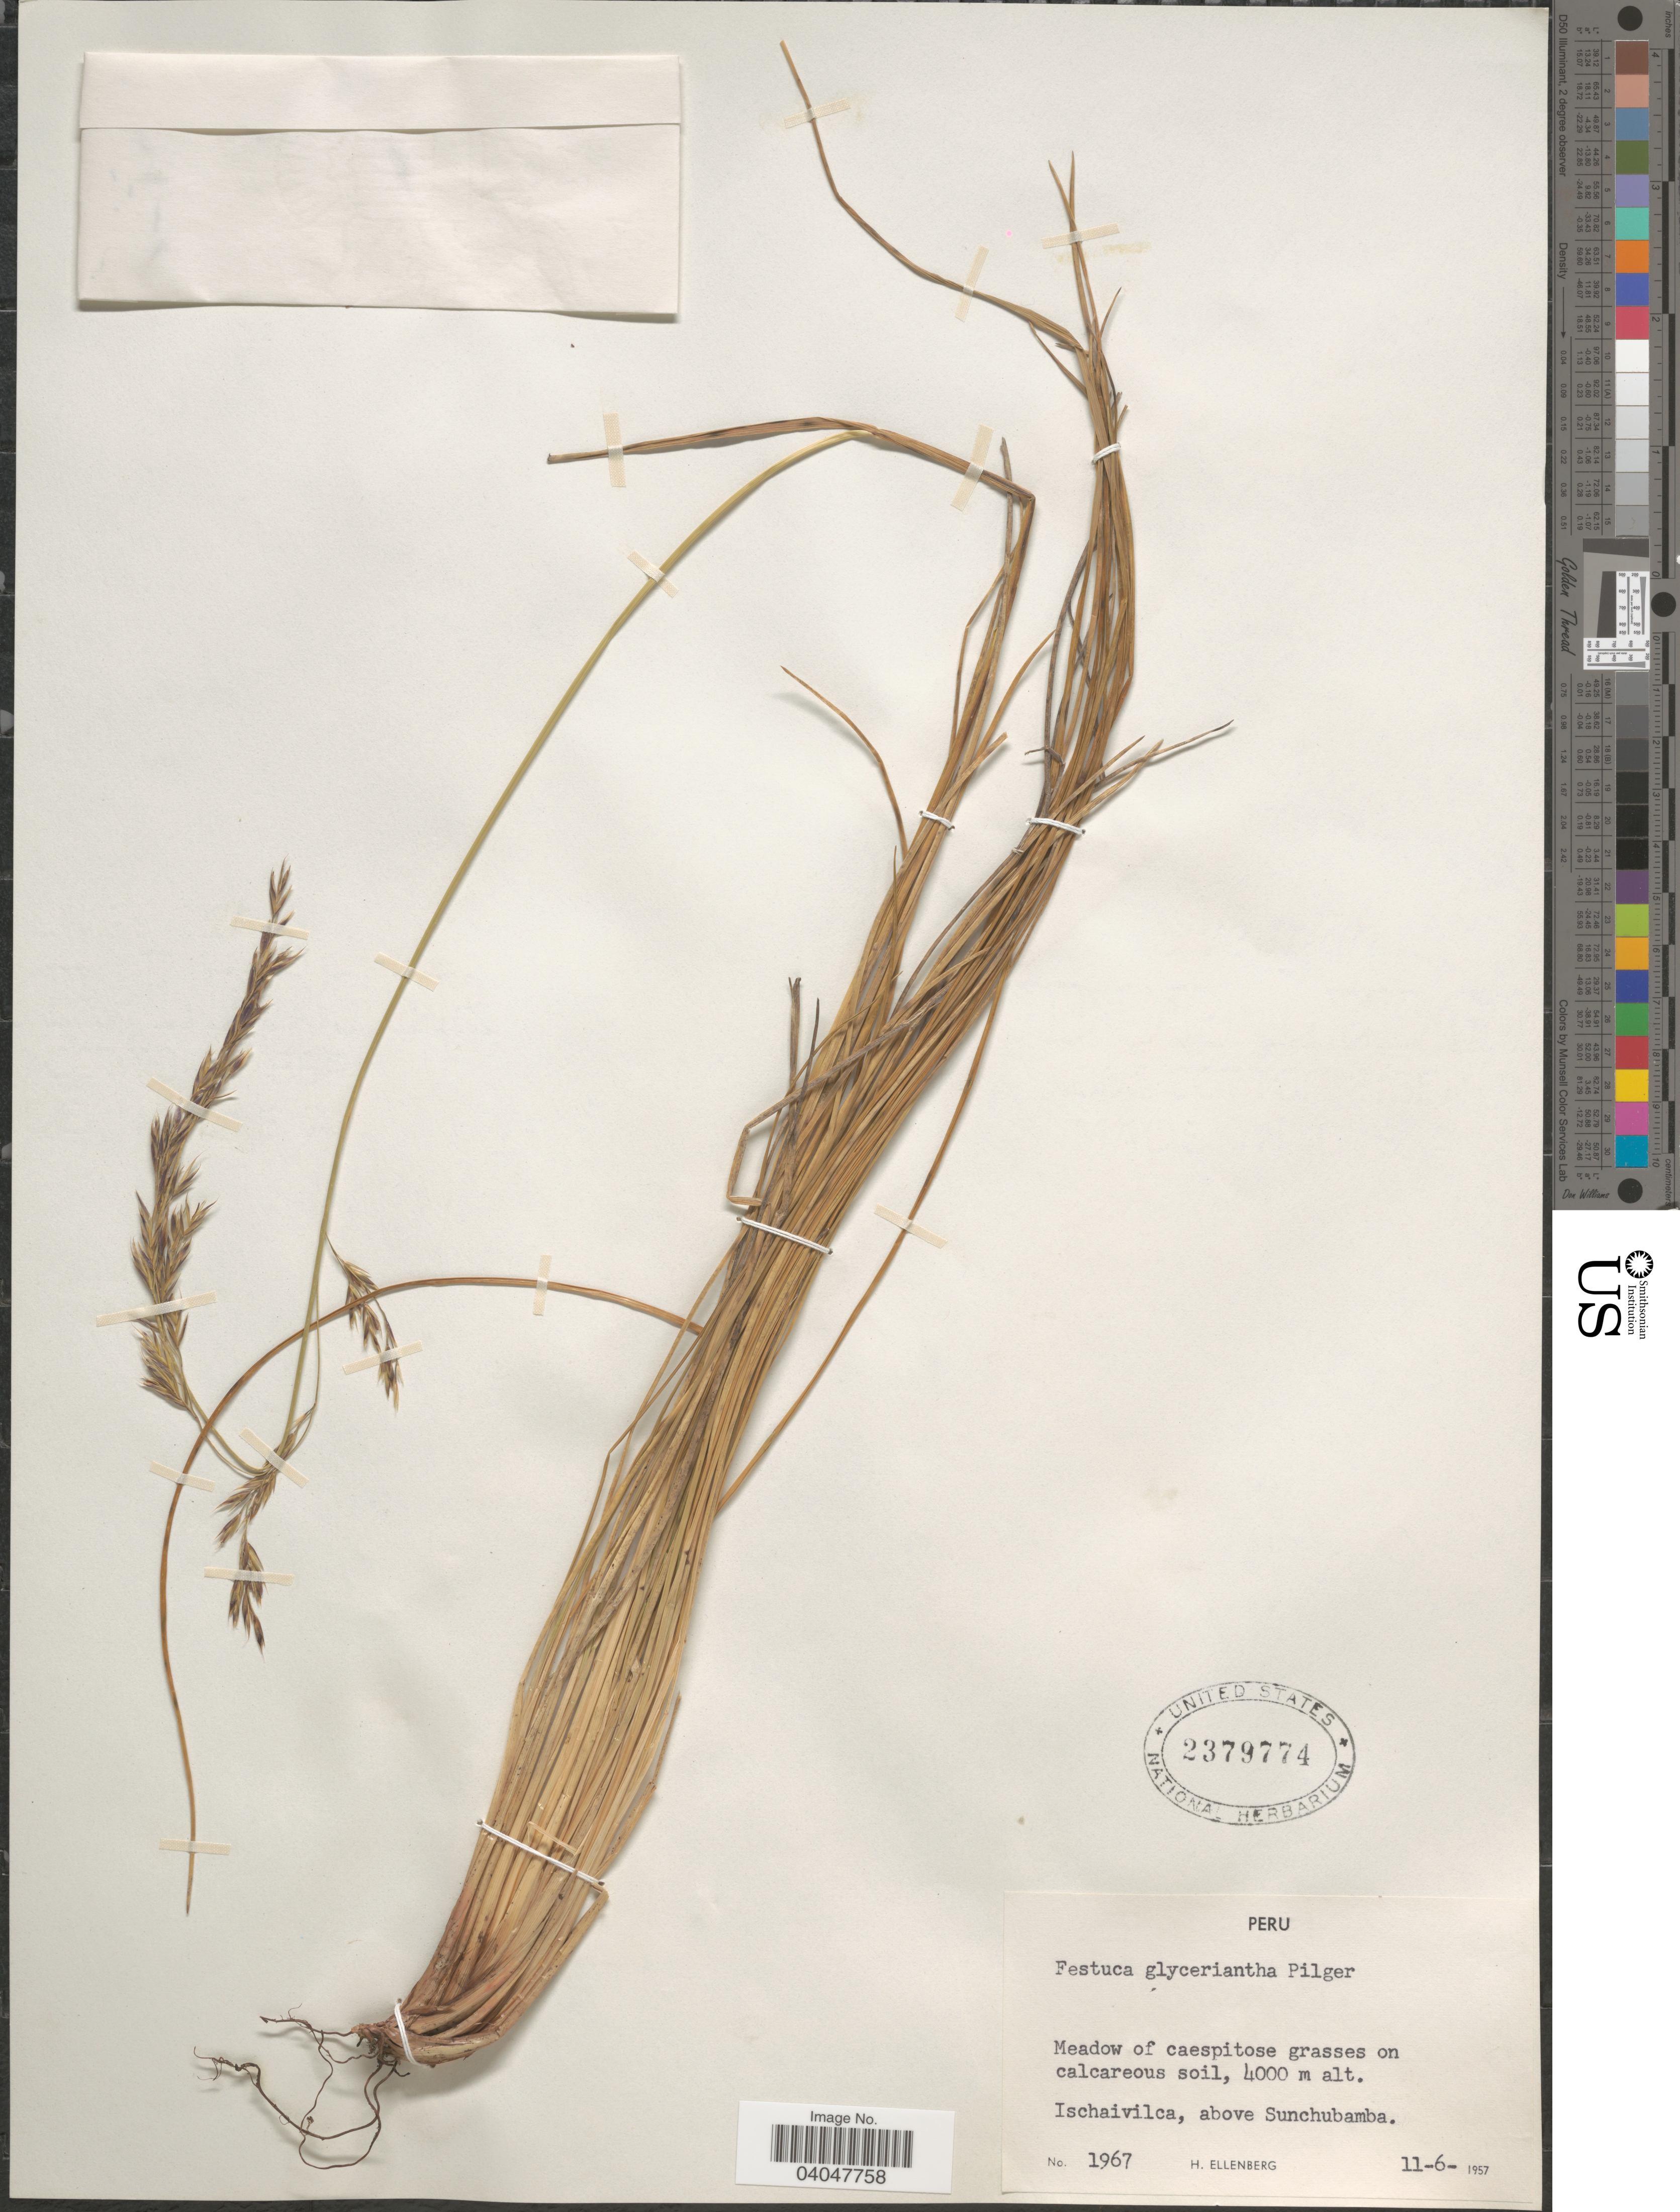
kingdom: Plantae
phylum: Tracheophyta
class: Liliopsida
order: Poales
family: Poaceae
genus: Festuca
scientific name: Festuca glyceriantha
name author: Pilg.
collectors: H. Ellenberg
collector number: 1967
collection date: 1957-06-11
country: Peru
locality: Ischaivilca, above Sunchubamba.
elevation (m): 4000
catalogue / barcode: US 2379774